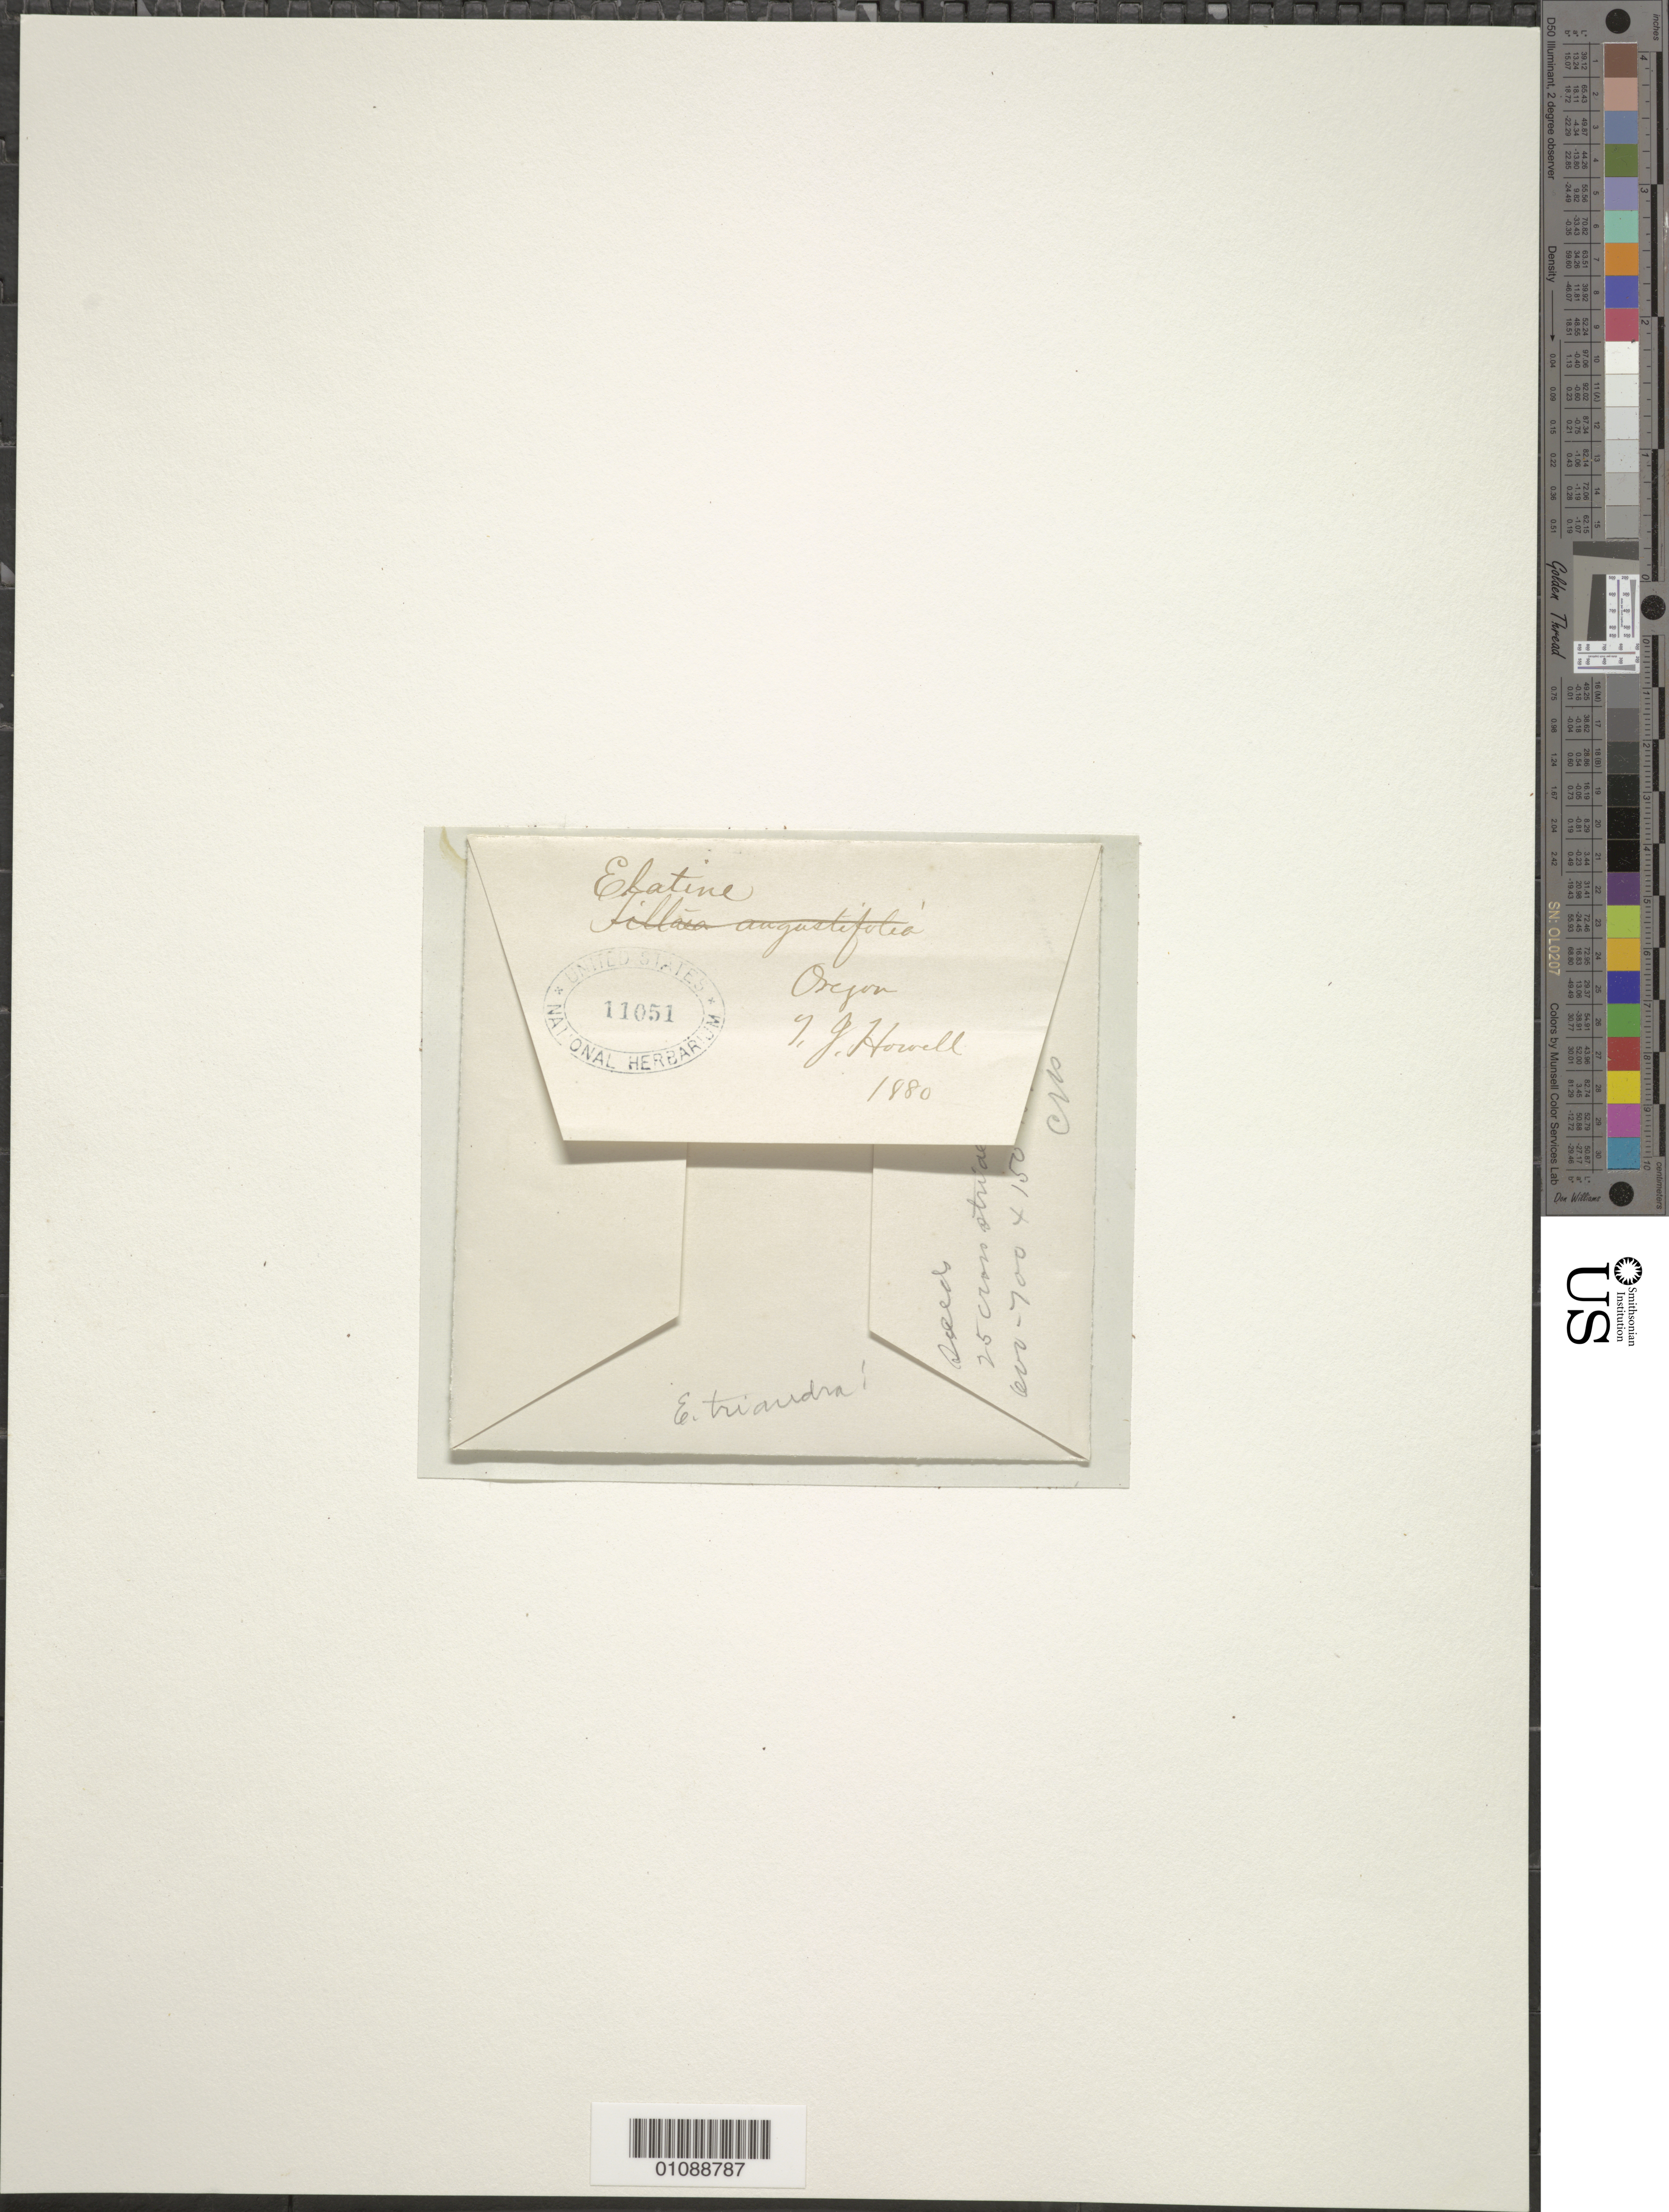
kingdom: Plantae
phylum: Tracheophyta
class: Magnoliopsida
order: Malpighiales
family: Elatinaceae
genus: Elatine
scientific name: Elatine triandra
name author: Schkuhr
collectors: T. J. Howell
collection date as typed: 1880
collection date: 1880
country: United States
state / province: Oregon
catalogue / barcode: US 11051